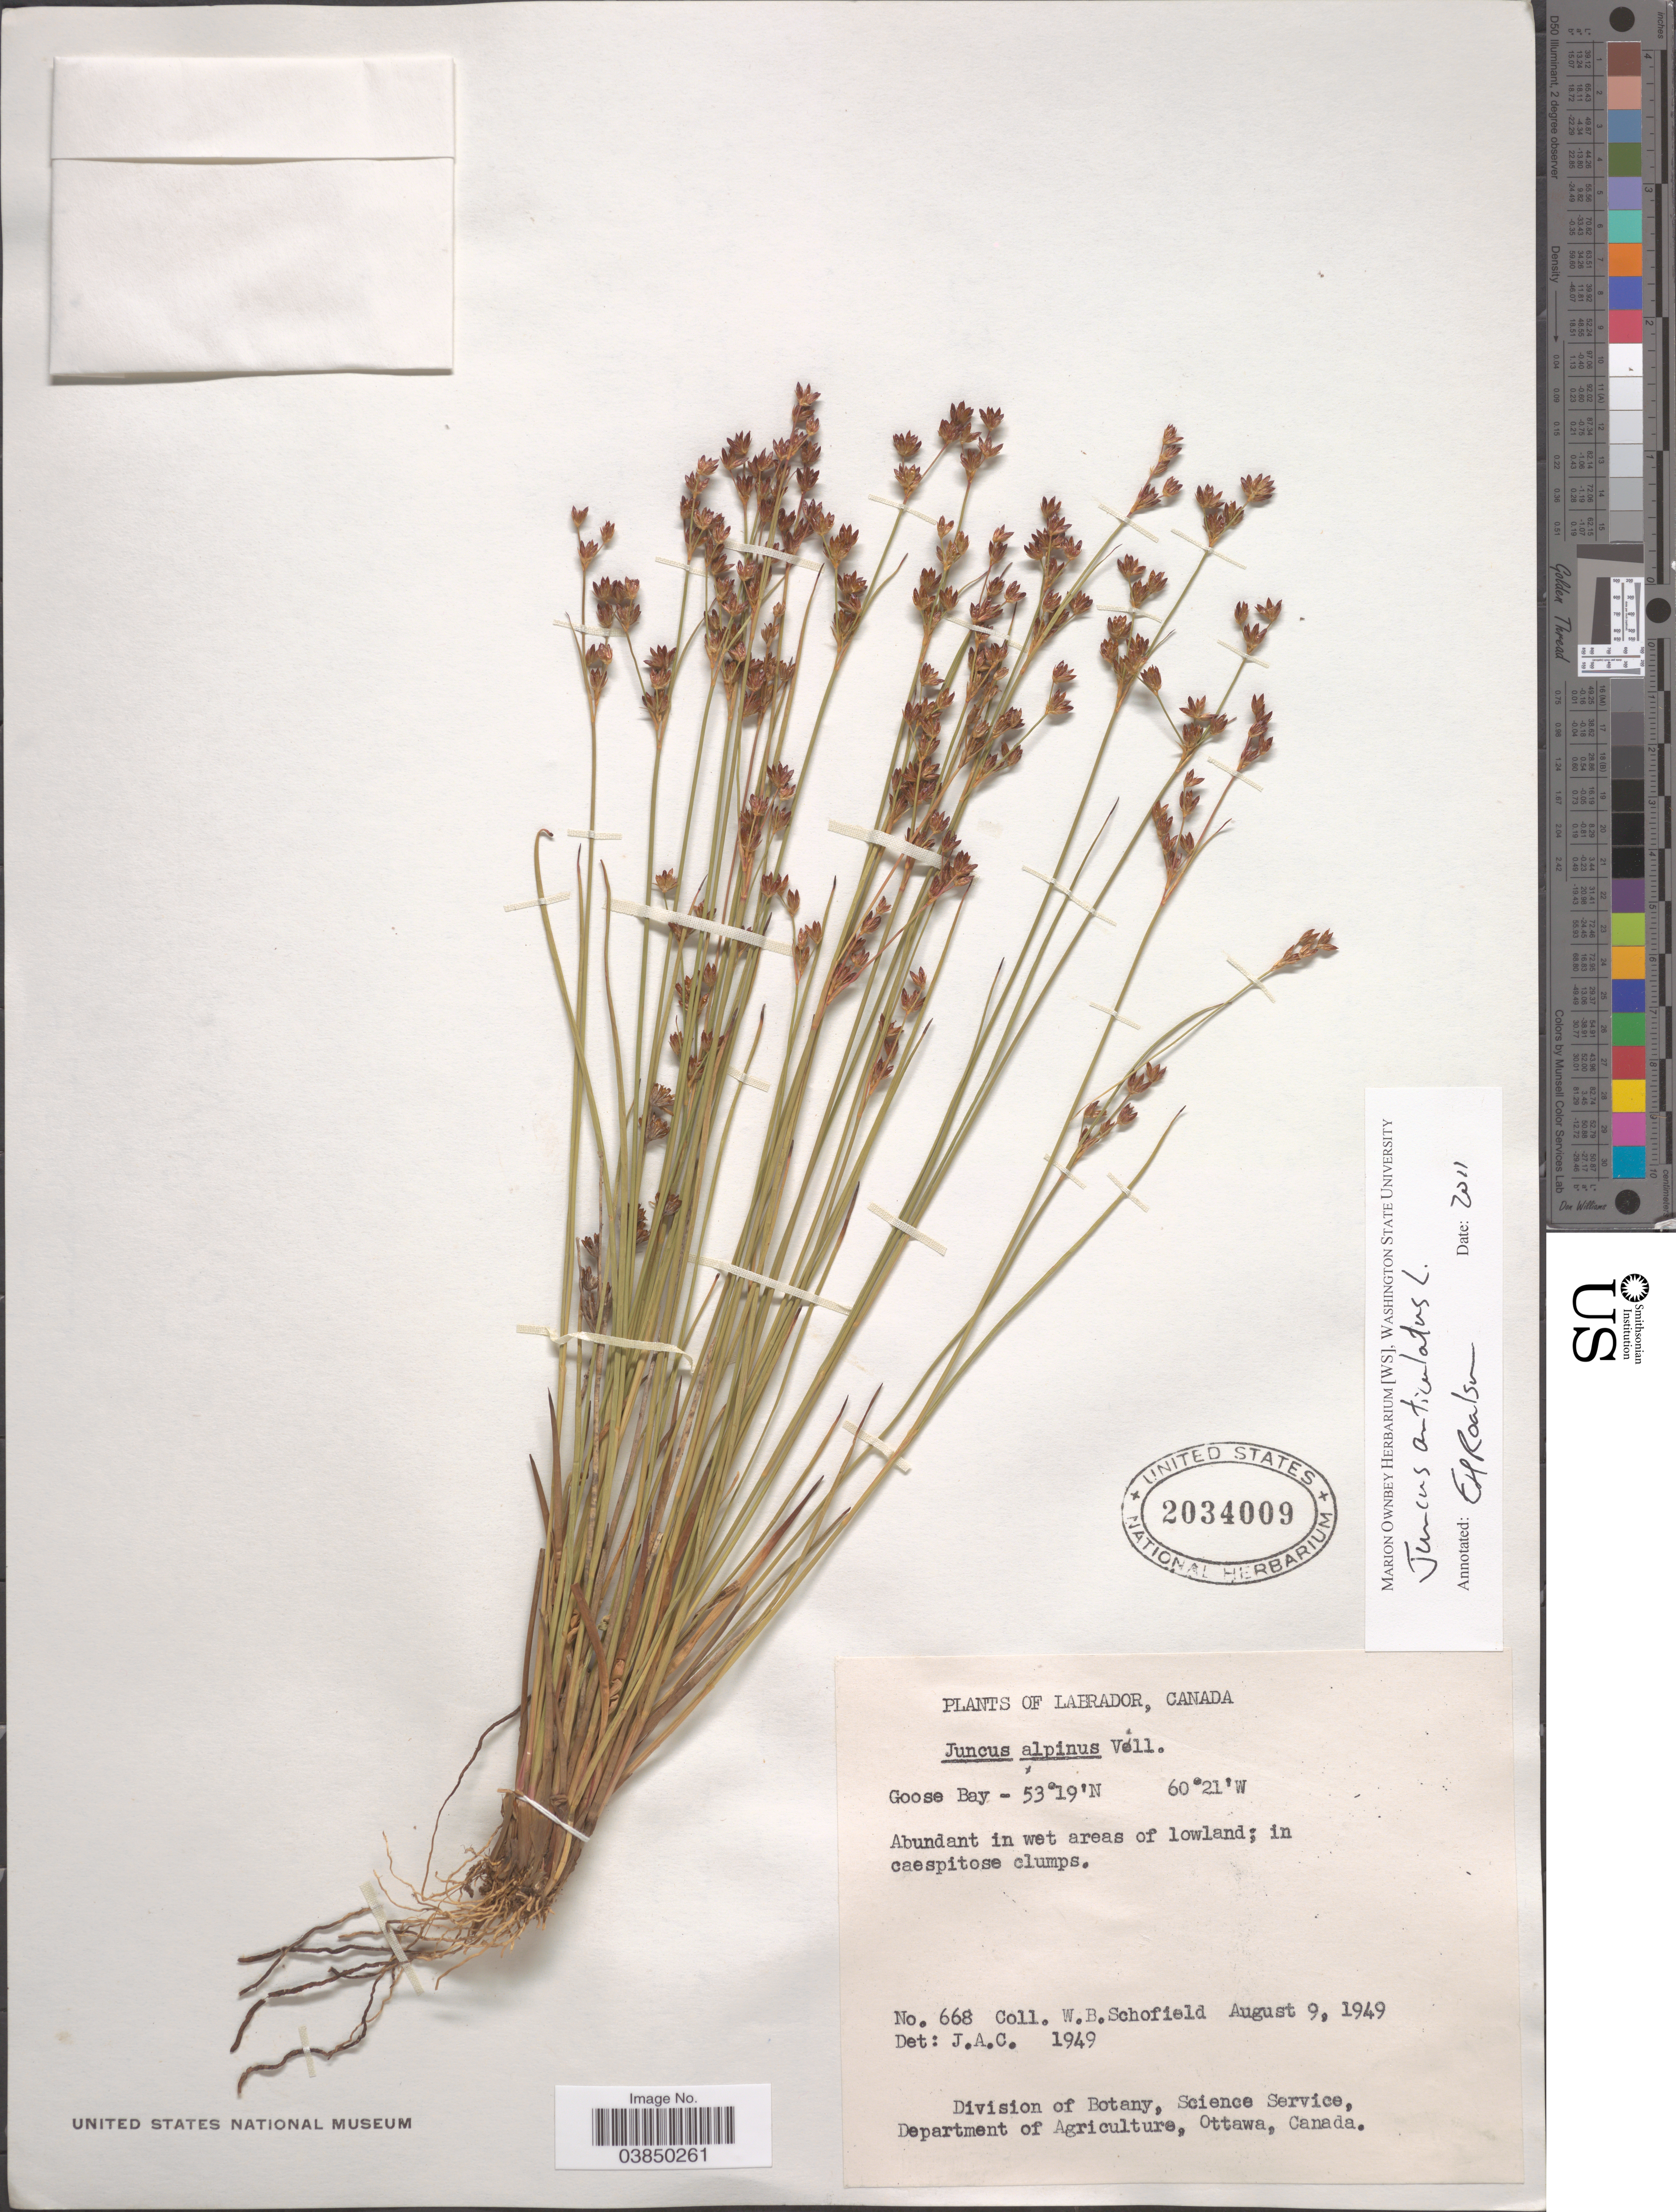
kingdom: Plantae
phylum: Tracheophyta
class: Liliopsida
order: Poales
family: Juncaceae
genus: Juncus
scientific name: Juncus articulatus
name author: L.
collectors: W. Schofield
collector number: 668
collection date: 1949-08-09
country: Canada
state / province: Newfoundland and Labrador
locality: Labrador. Goose Bay.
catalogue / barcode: US 2034009